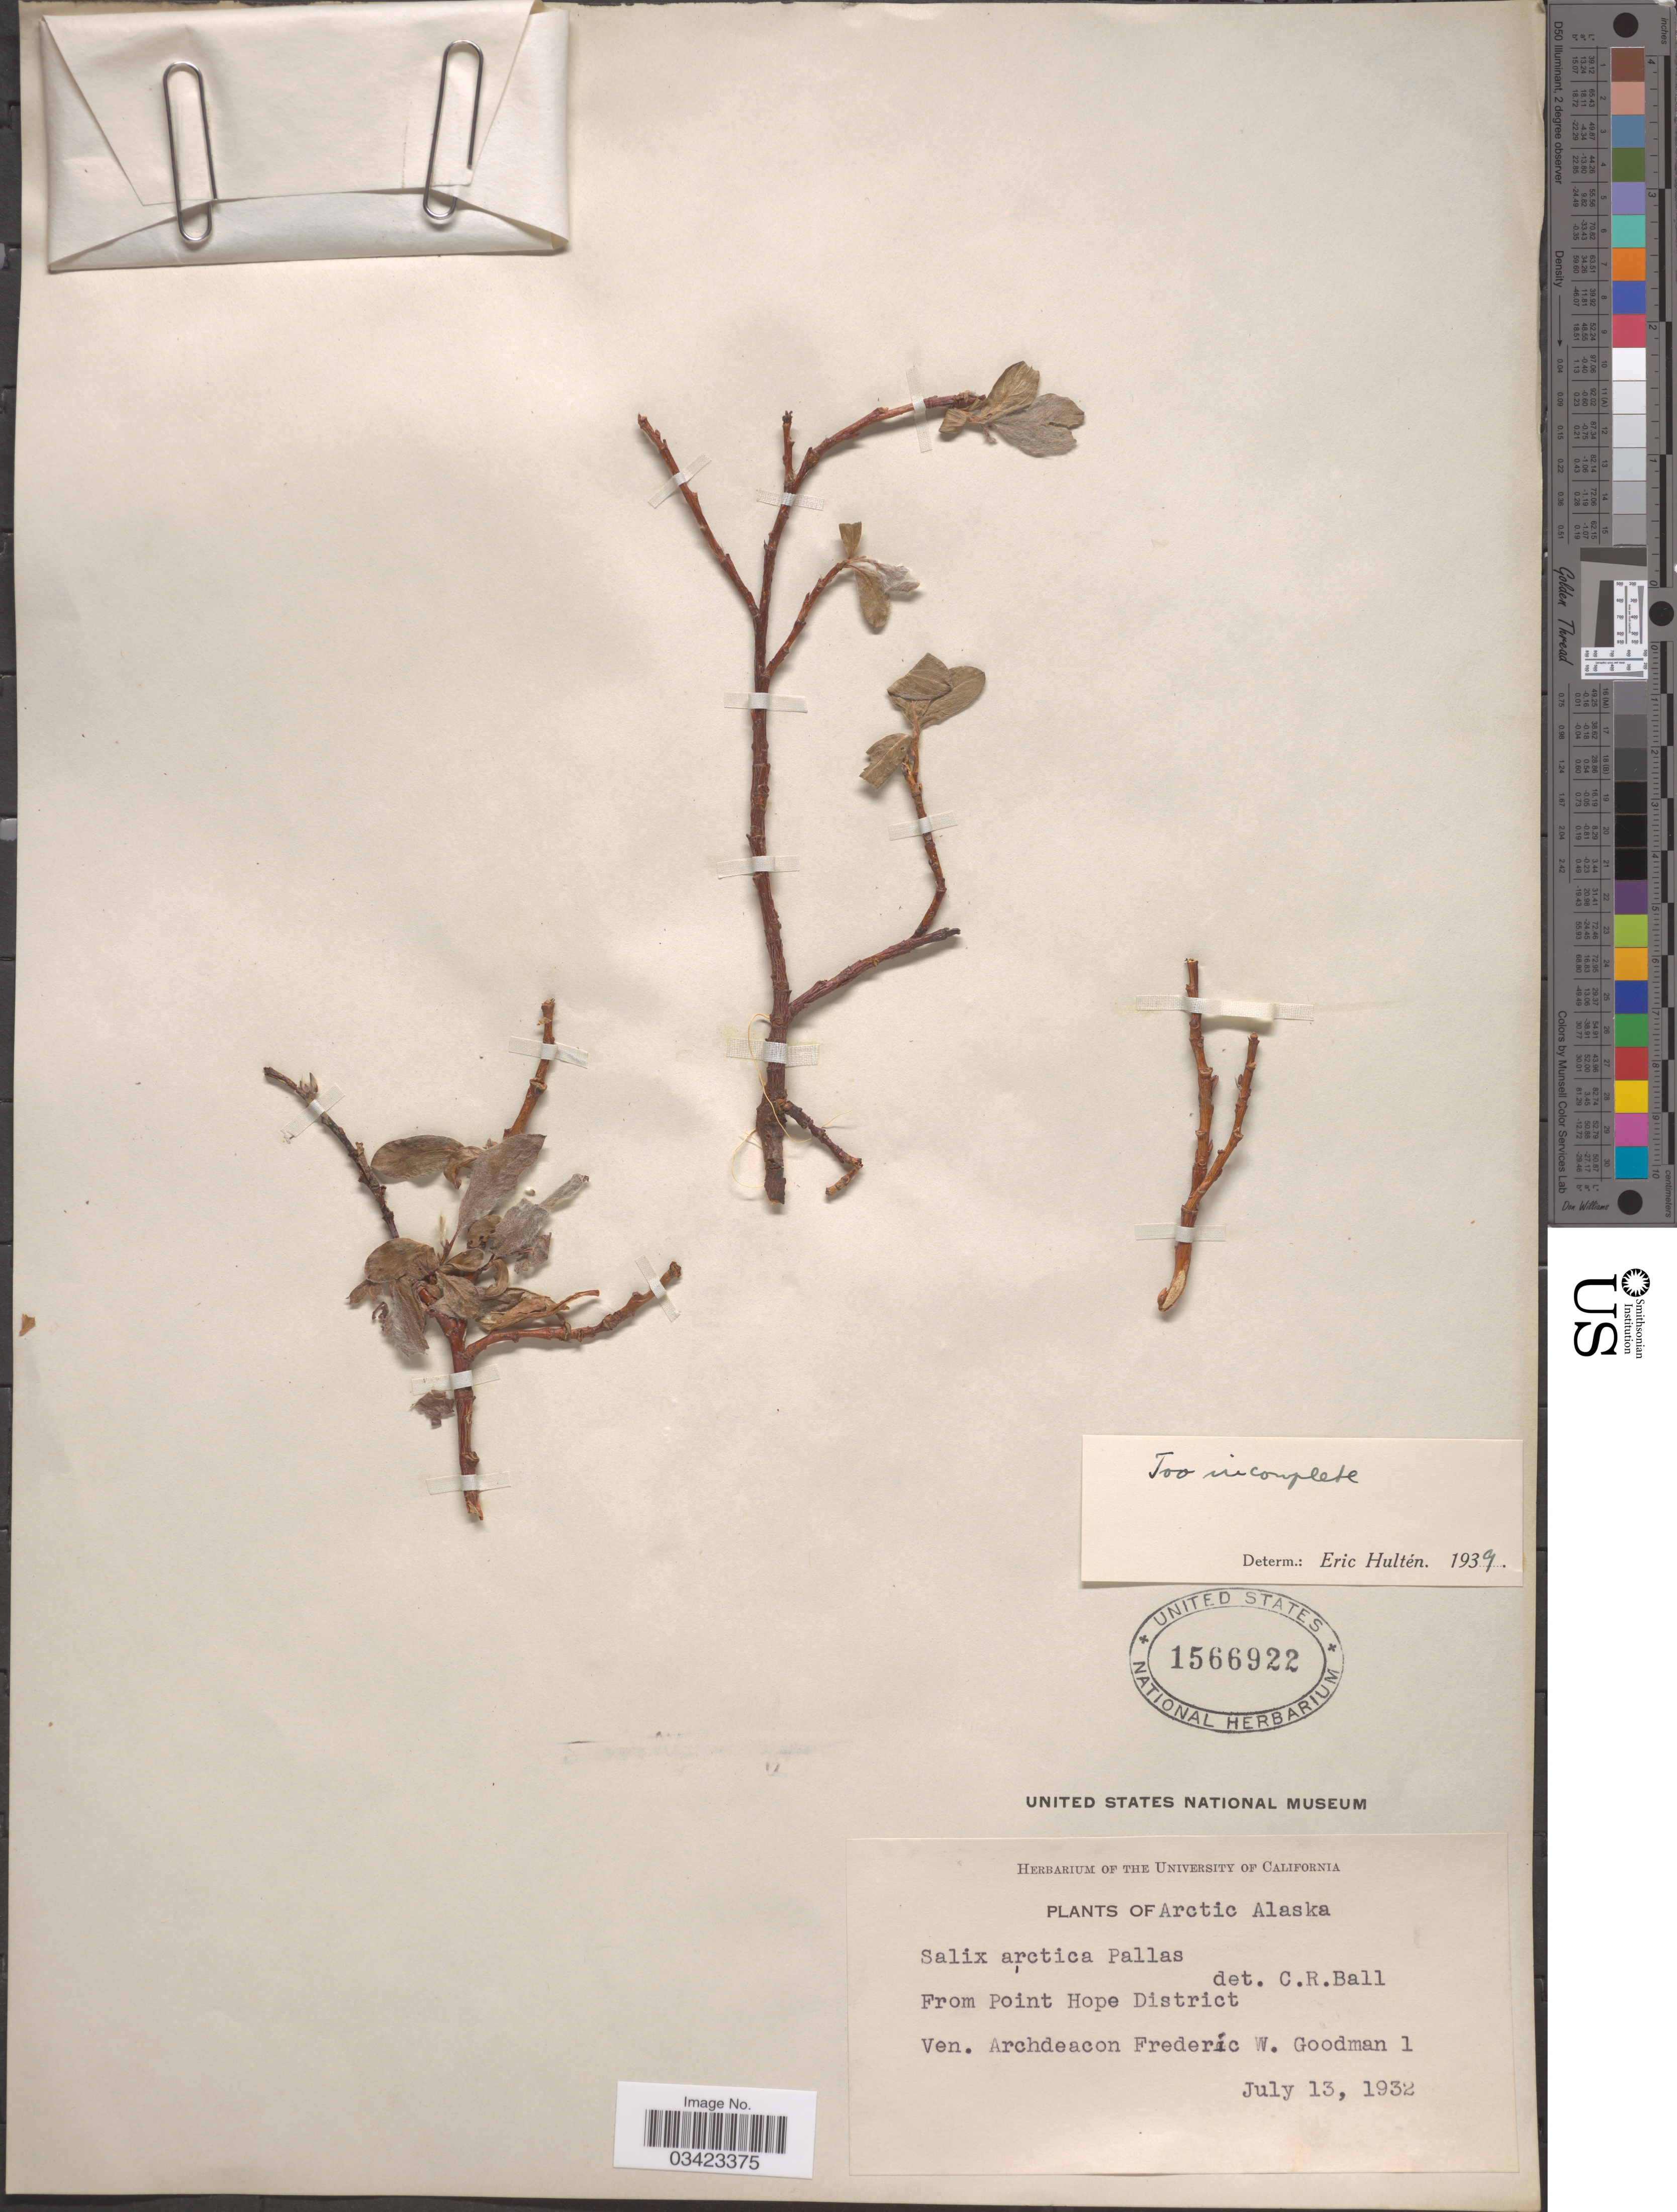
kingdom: Plantae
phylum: Tracheophyta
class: Magnoliopsida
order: Malpighiales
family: Salicaceae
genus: Salix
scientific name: Salix arctica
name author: Pall.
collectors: A. Goodman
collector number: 1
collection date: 1932-07-13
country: United States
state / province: Alaska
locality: Arctic Alaska. From Point Hope District.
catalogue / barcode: US 1566922